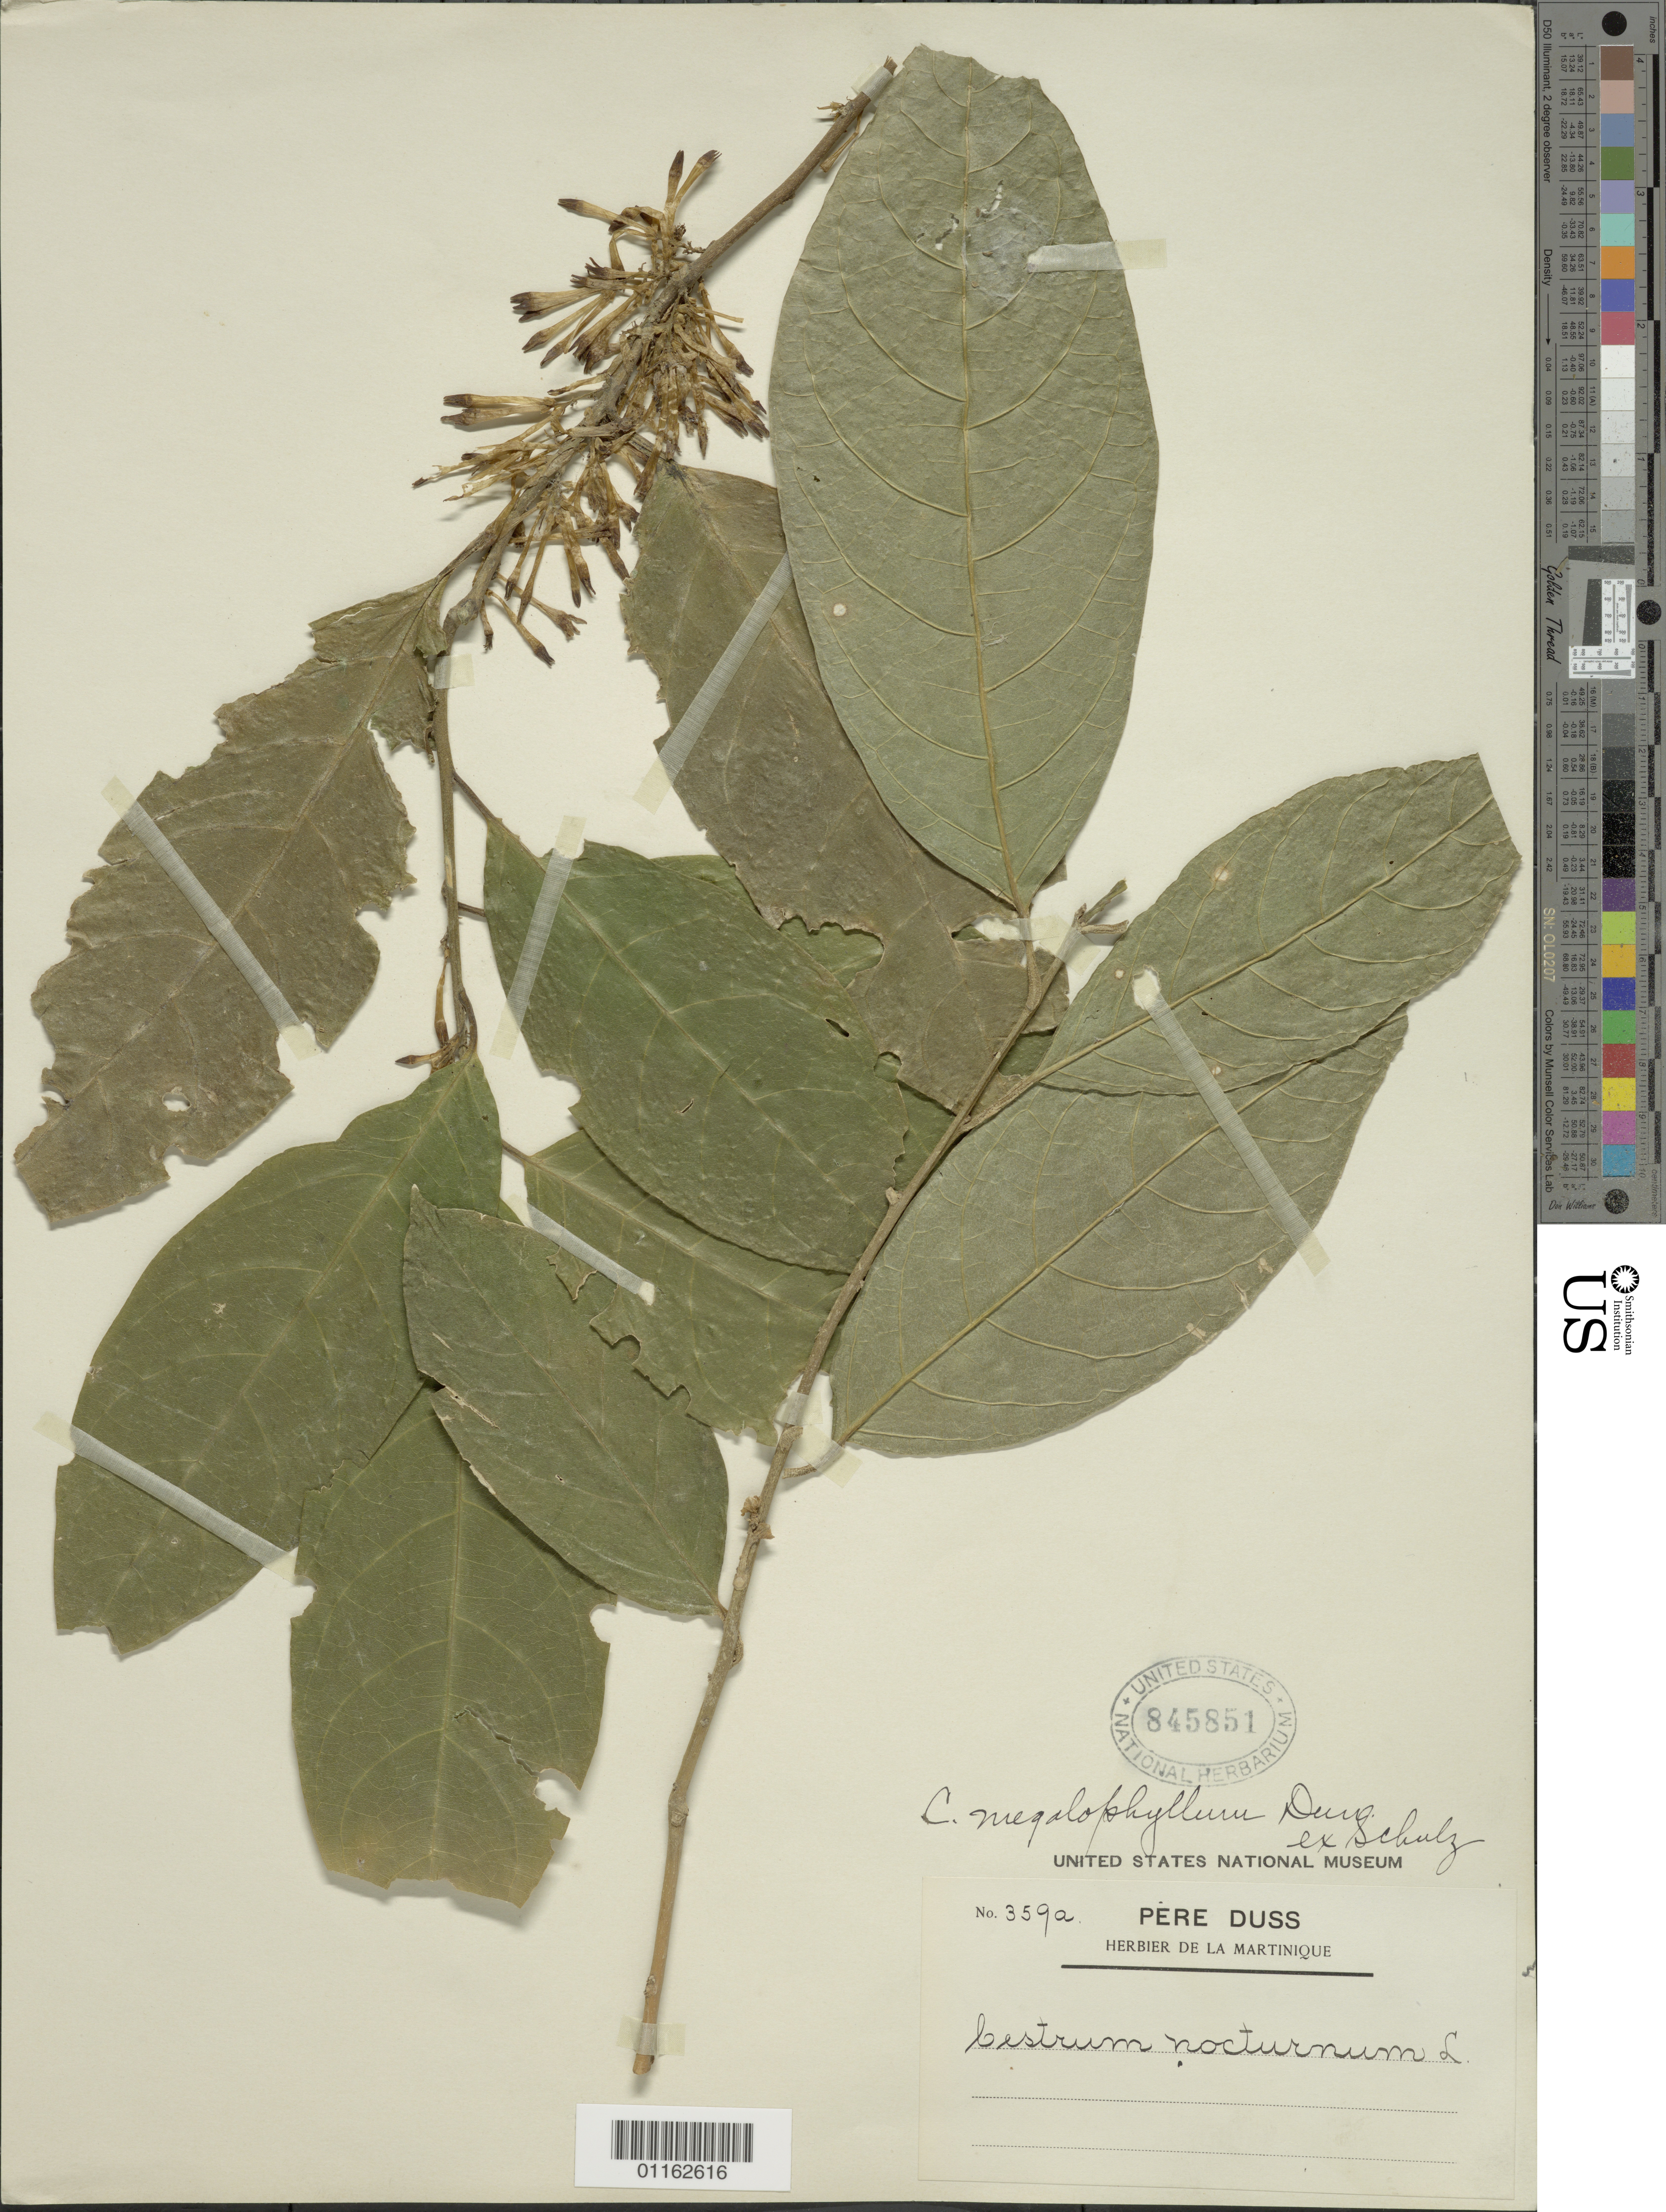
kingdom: Plantae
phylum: Tracheophyta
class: Magnoliopsida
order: Solanales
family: Solanaceae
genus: Cestrum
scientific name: Cestrum megalophyllum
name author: Dunal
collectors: Père Duss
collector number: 359a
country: Martinique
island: Martinique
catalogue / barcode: US 845851